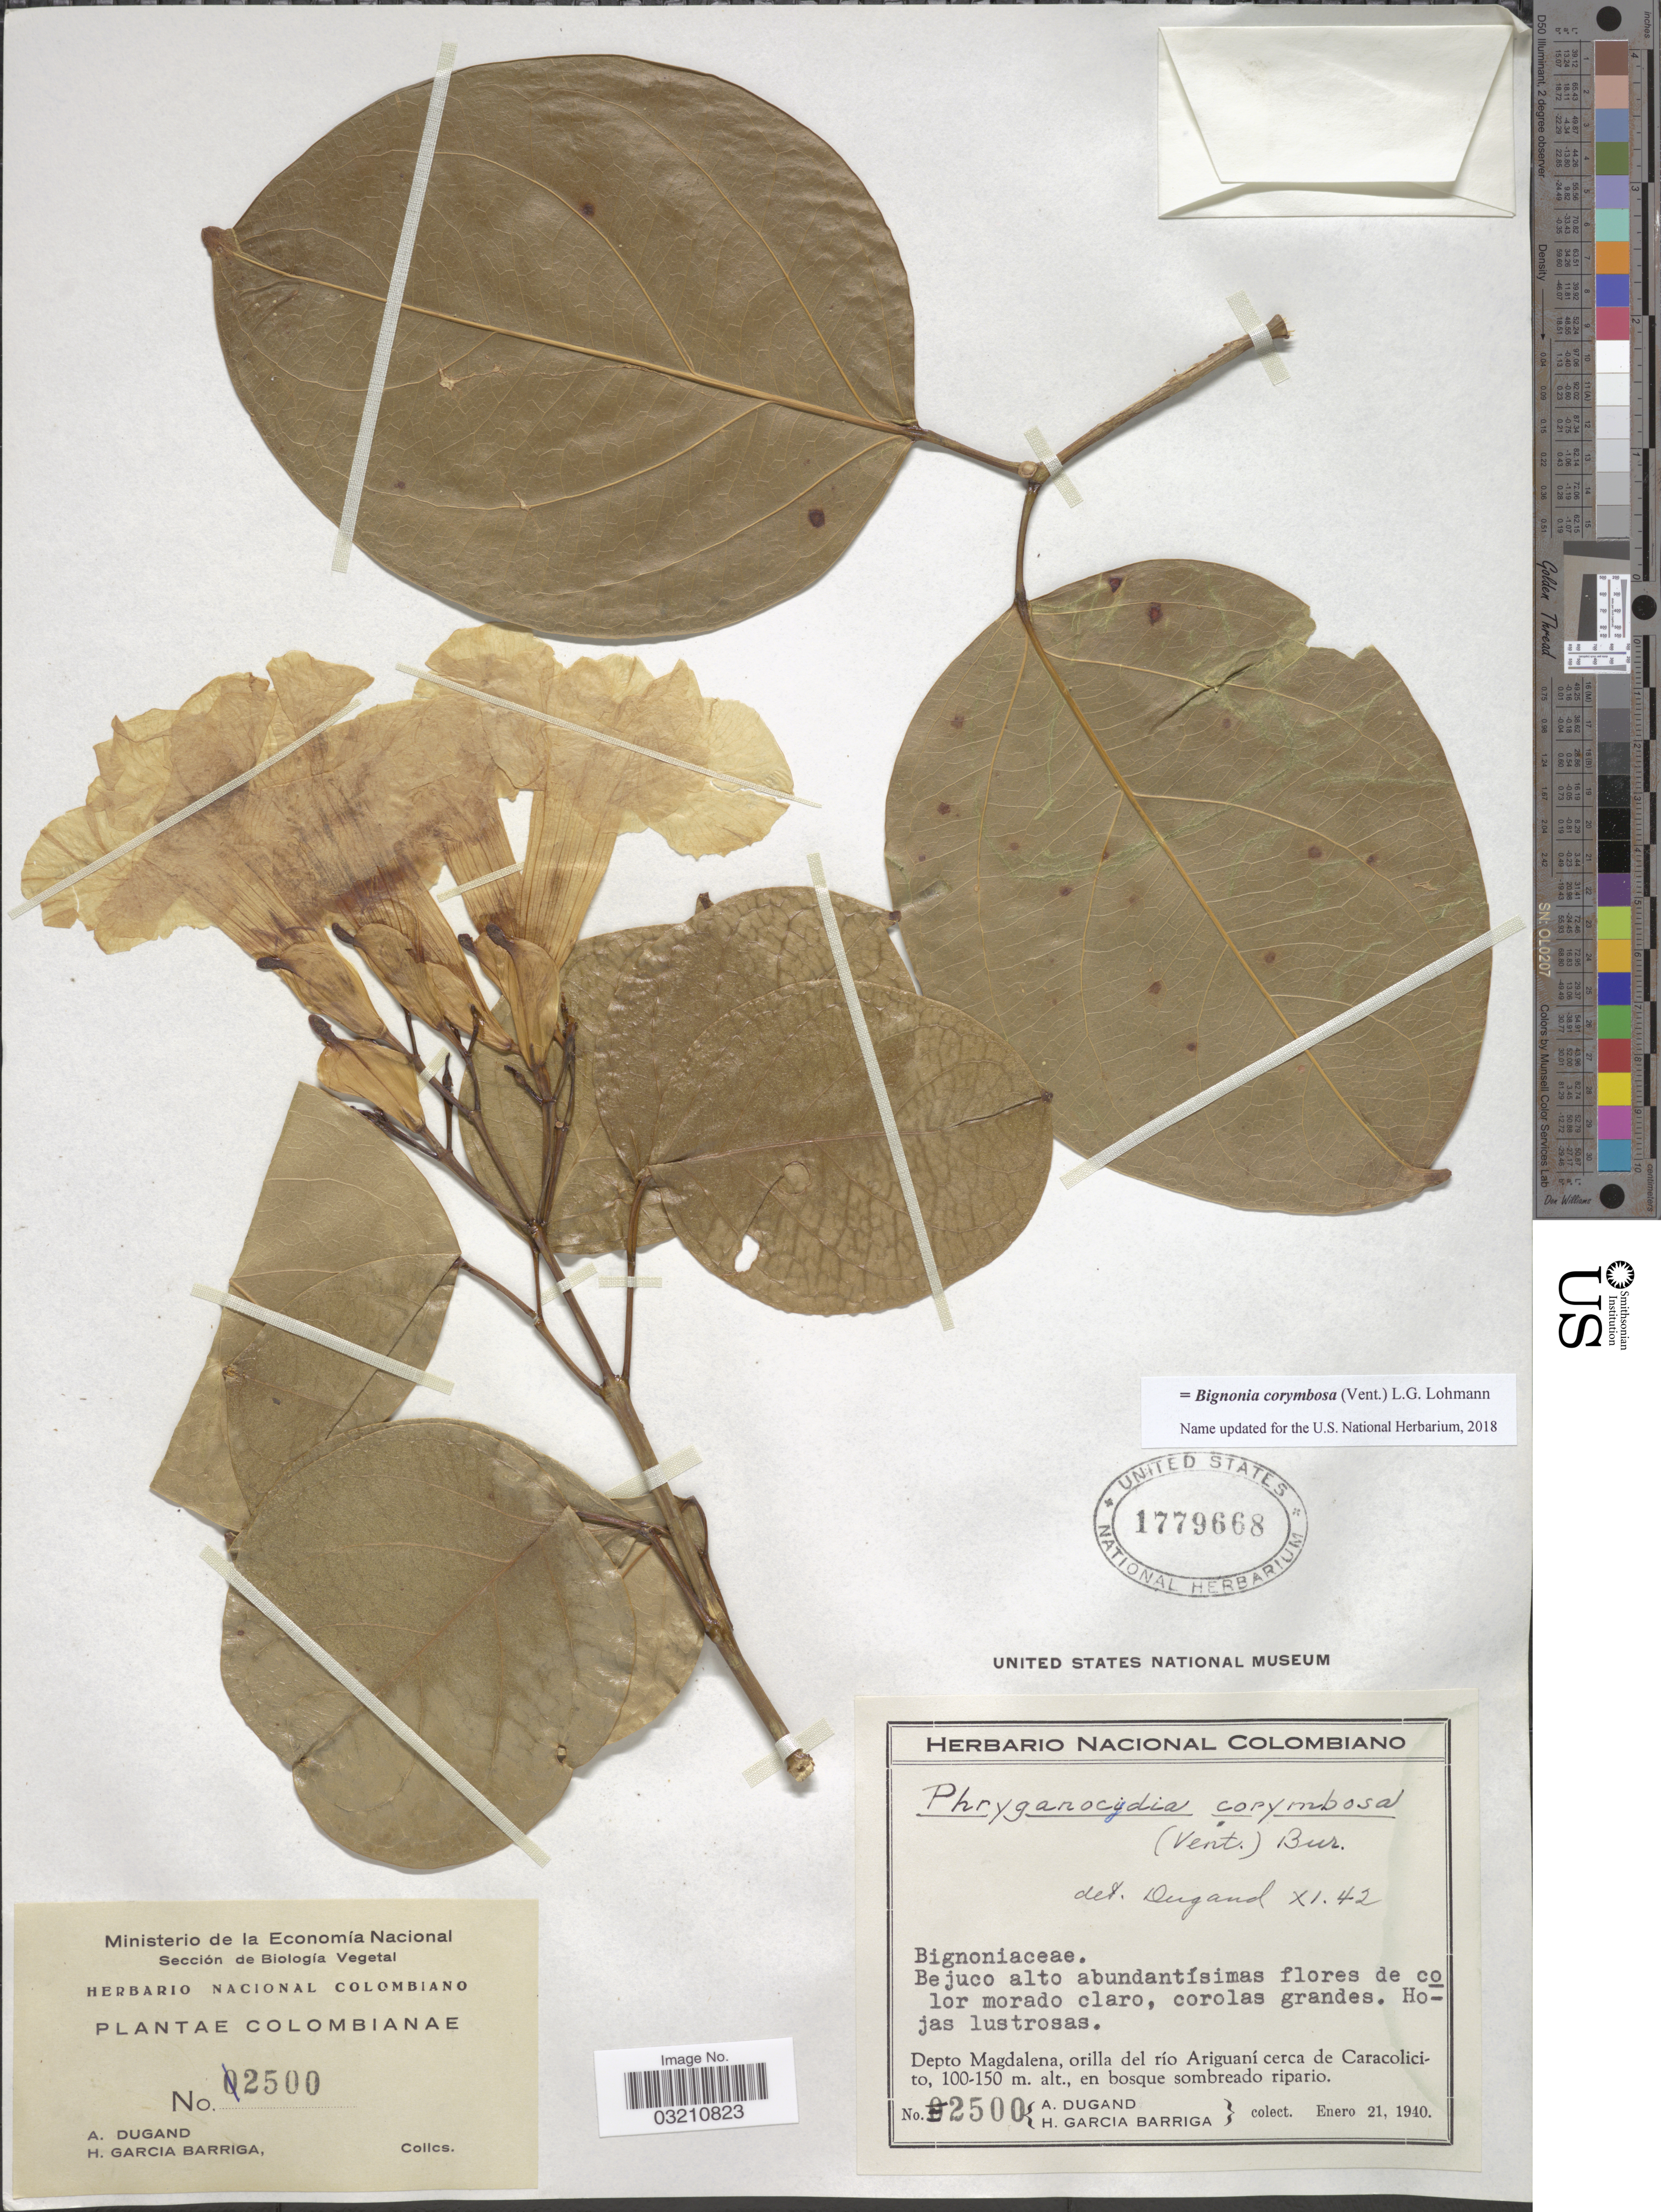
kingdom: Plantae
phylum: Tracheophyta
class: Magnoliopsida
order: Lamiales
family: Bignoniaceae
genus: Bignonia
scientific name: Bignonia corymbosa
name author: (Vent.) L.G. Lohmann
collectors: A. Dugand & H. García Barriga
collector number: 2500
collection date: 1940-01-21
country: Colombia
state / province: Magdalena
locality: Depto. Magdalena, orilla del río Ariguaní cerca de Caracolicito, en bosque sombreado ripario.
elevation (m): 100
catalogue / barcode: US 1779668